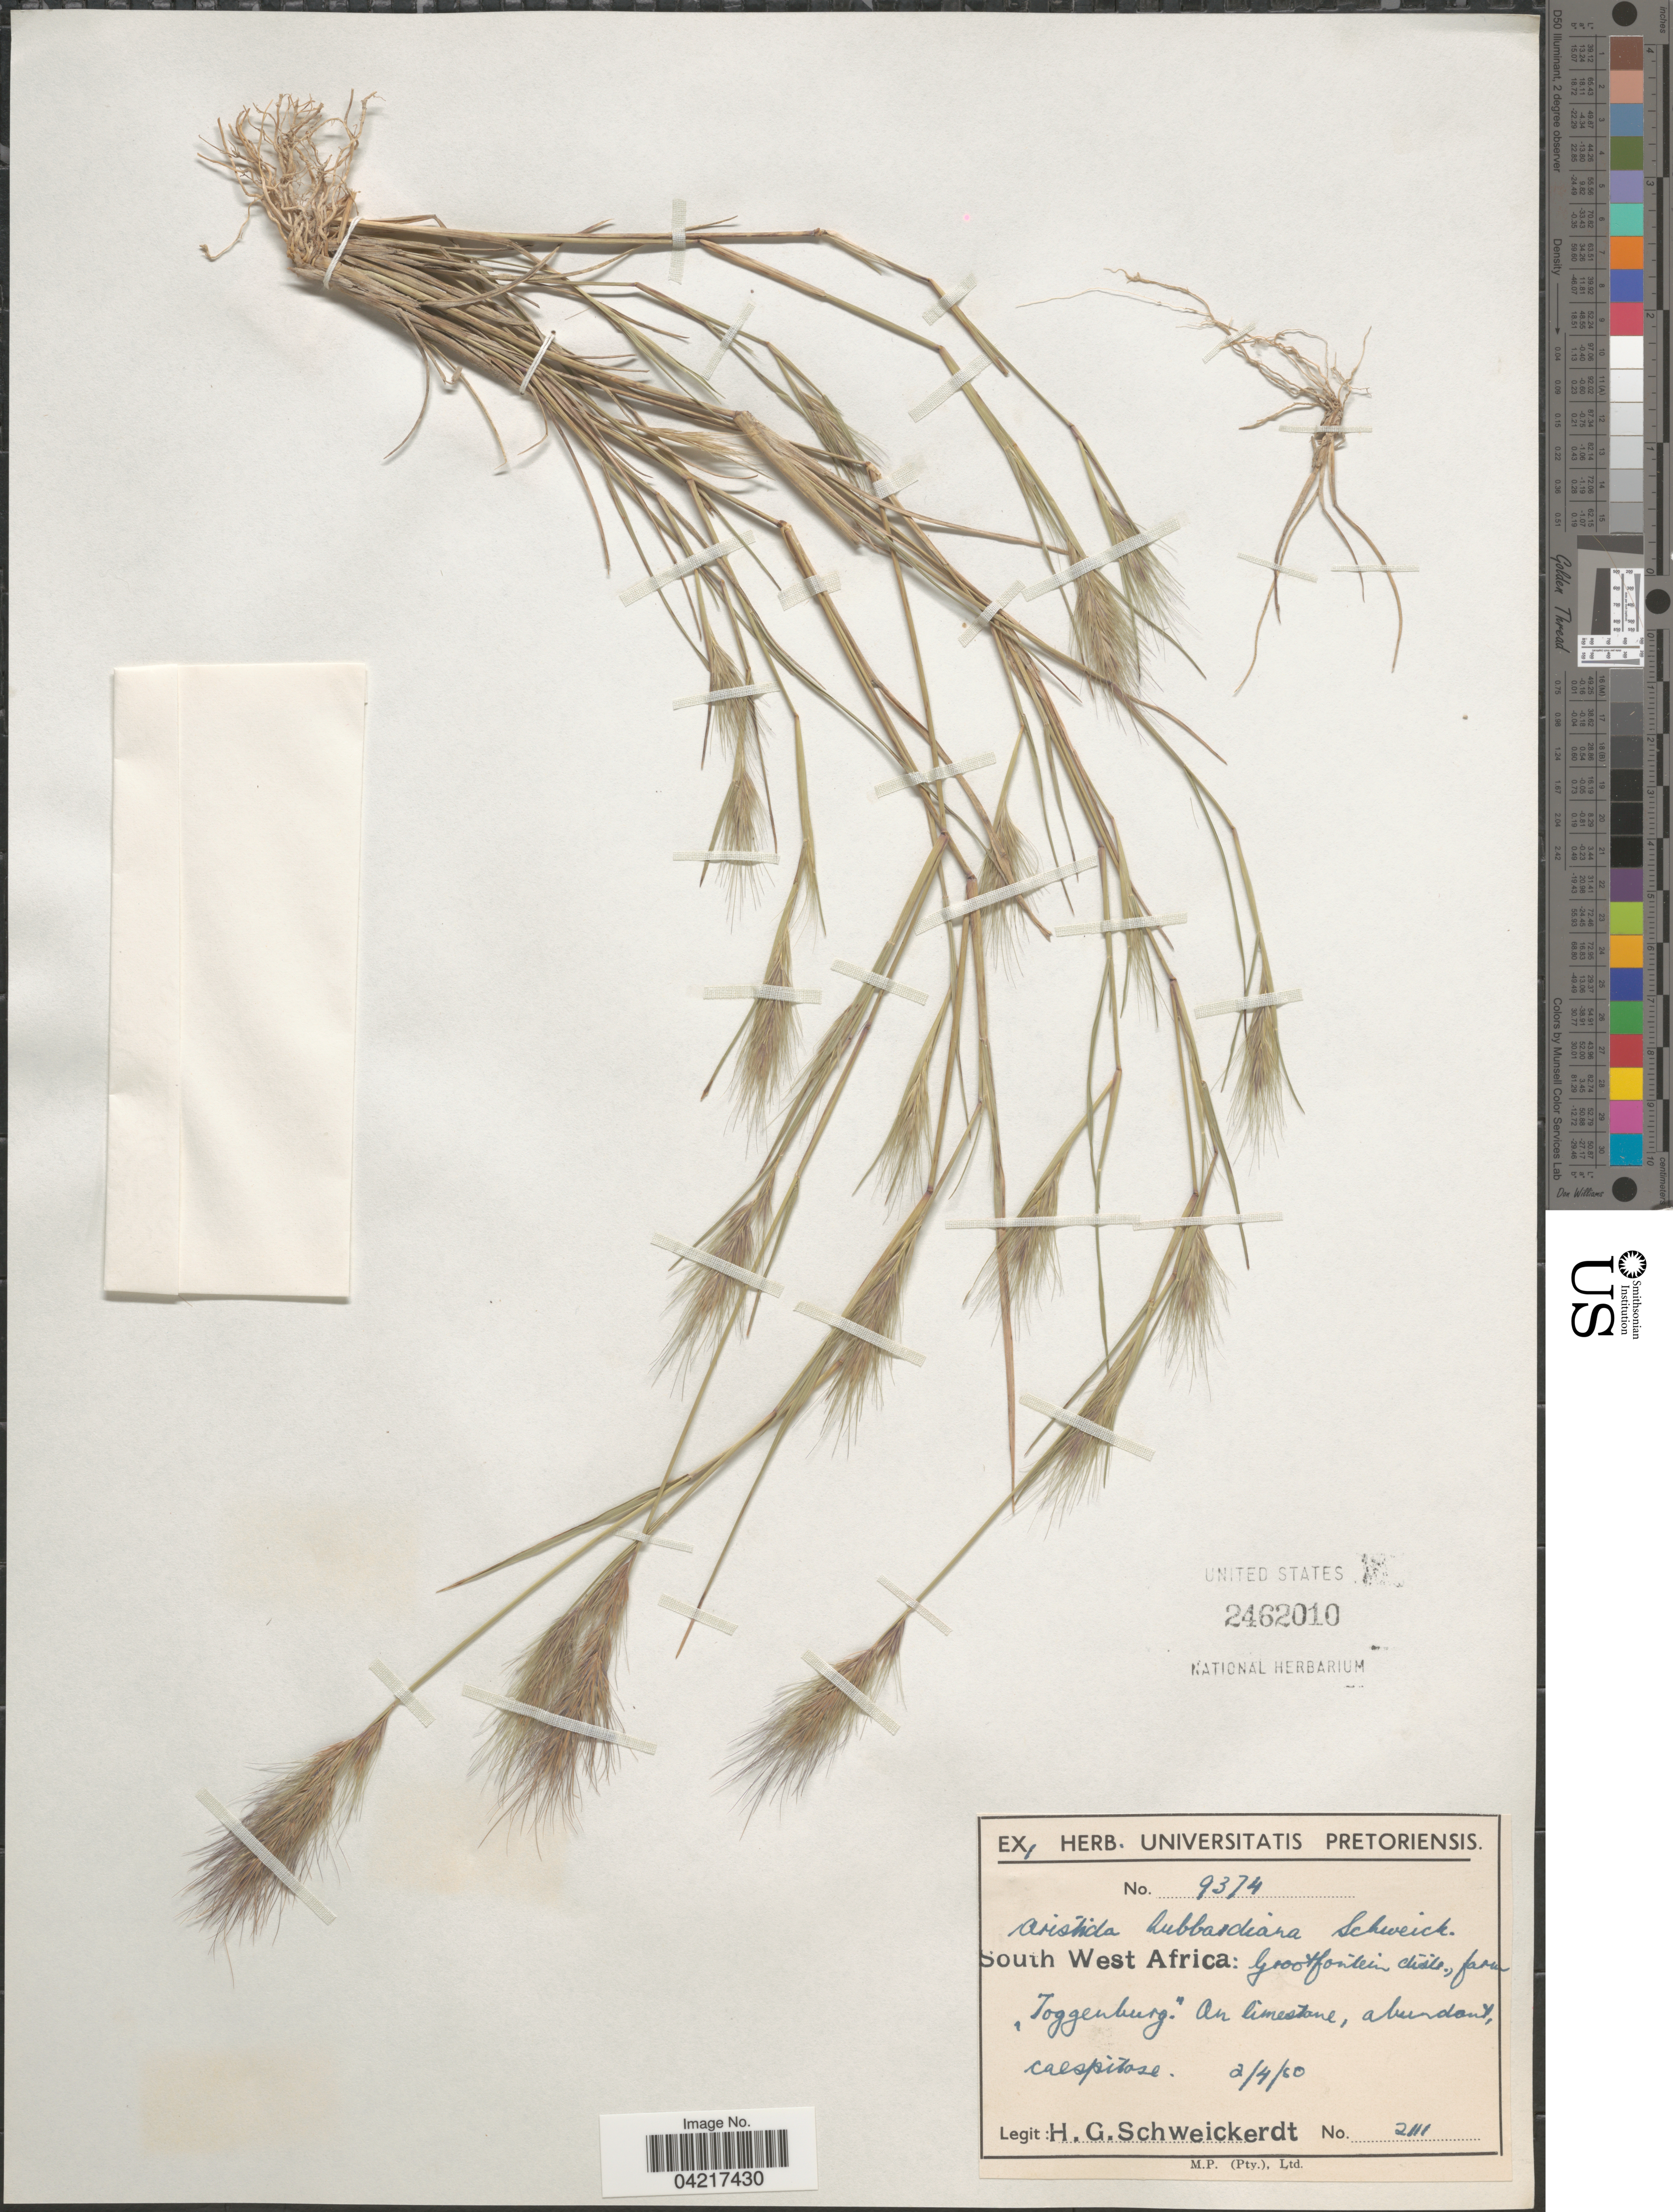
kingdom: Plantae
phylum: Tracheophyta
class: Liliopsida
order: Poales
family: Poaceae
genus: Aristida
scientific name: Aristida hubbardiana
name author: Schweick.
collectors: H. Schweickerdt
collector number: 2111/9374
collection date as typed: Transcribed d/m/y: 2/4/50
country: Namibia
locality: South West Africa. Grootfontein distr., farm "Toggenburg". On limestone.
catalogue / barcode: US 2462010